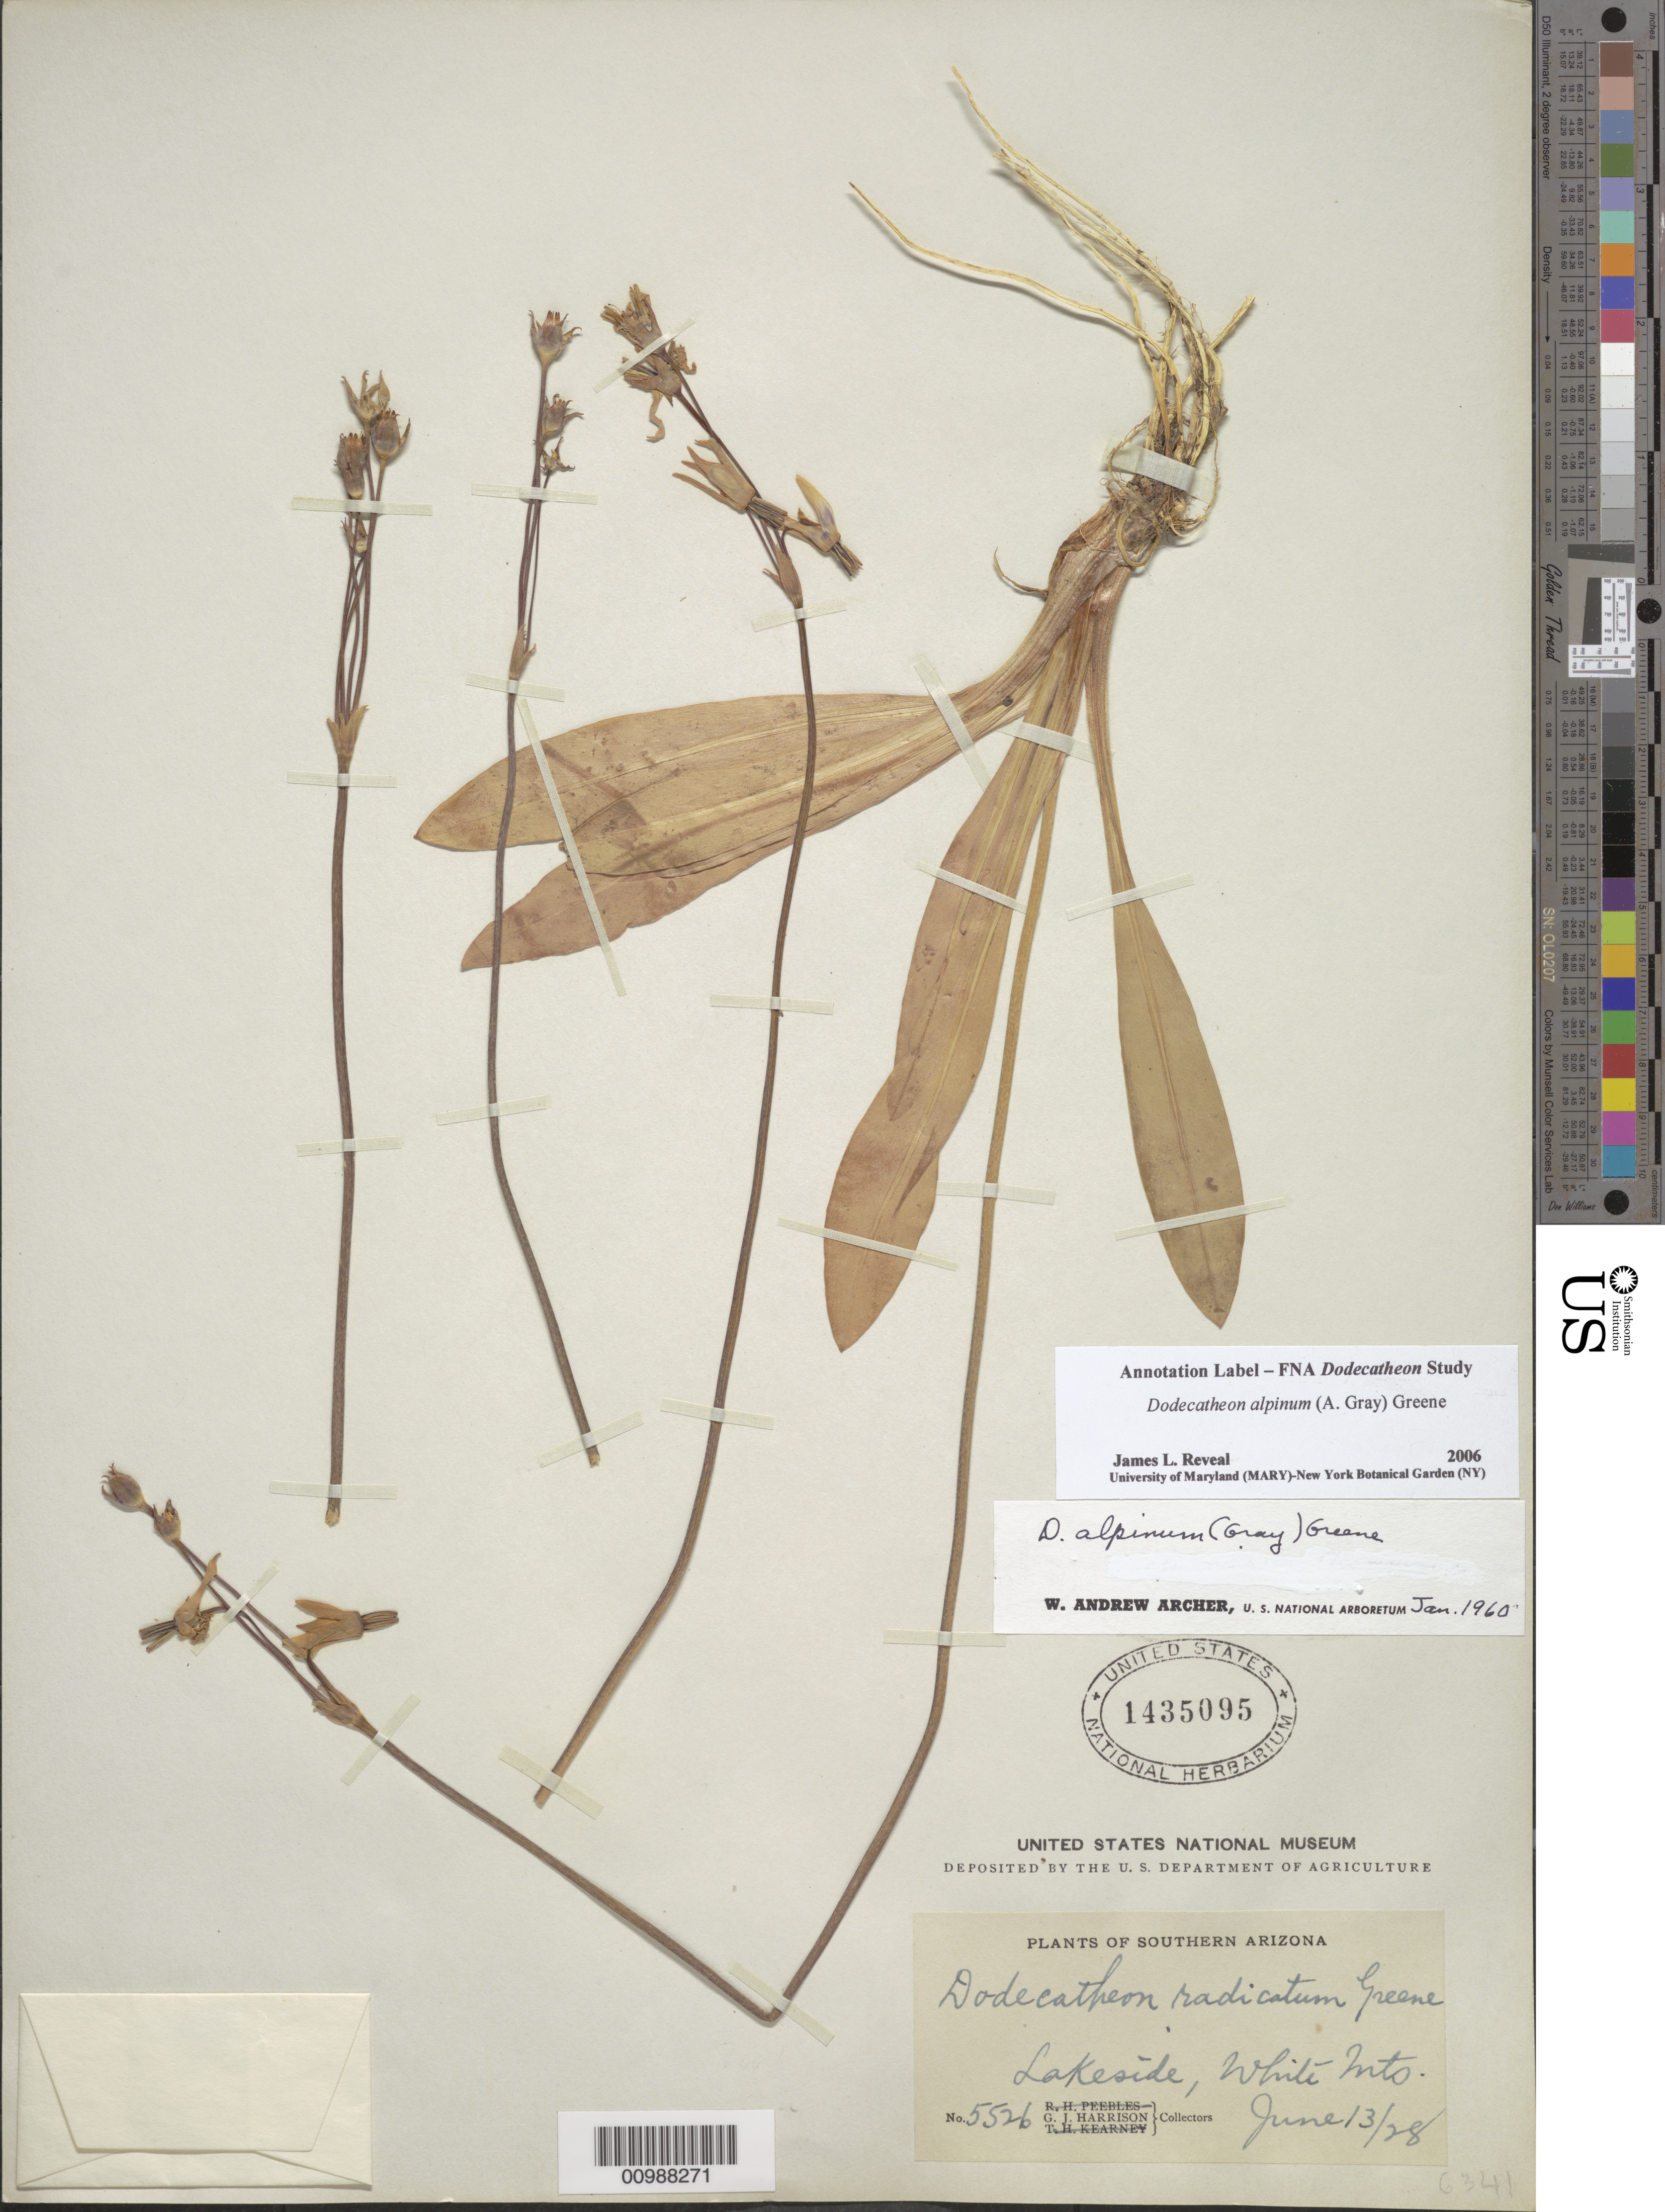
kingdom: Plantae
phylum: Tracheophyta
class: Magnoliopsida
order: Ericales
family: Primulaceae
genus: Dodecatheon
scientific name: Dodecatheon alpinum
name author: (A. Gray) Greene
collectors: G. J. Harrison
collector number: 5526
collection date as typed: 13 Jun 1928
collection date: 1928-06-13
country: United States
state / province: Arizona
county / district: Navajo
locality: Lakeside, White Mountains.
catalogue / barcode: US 1435095